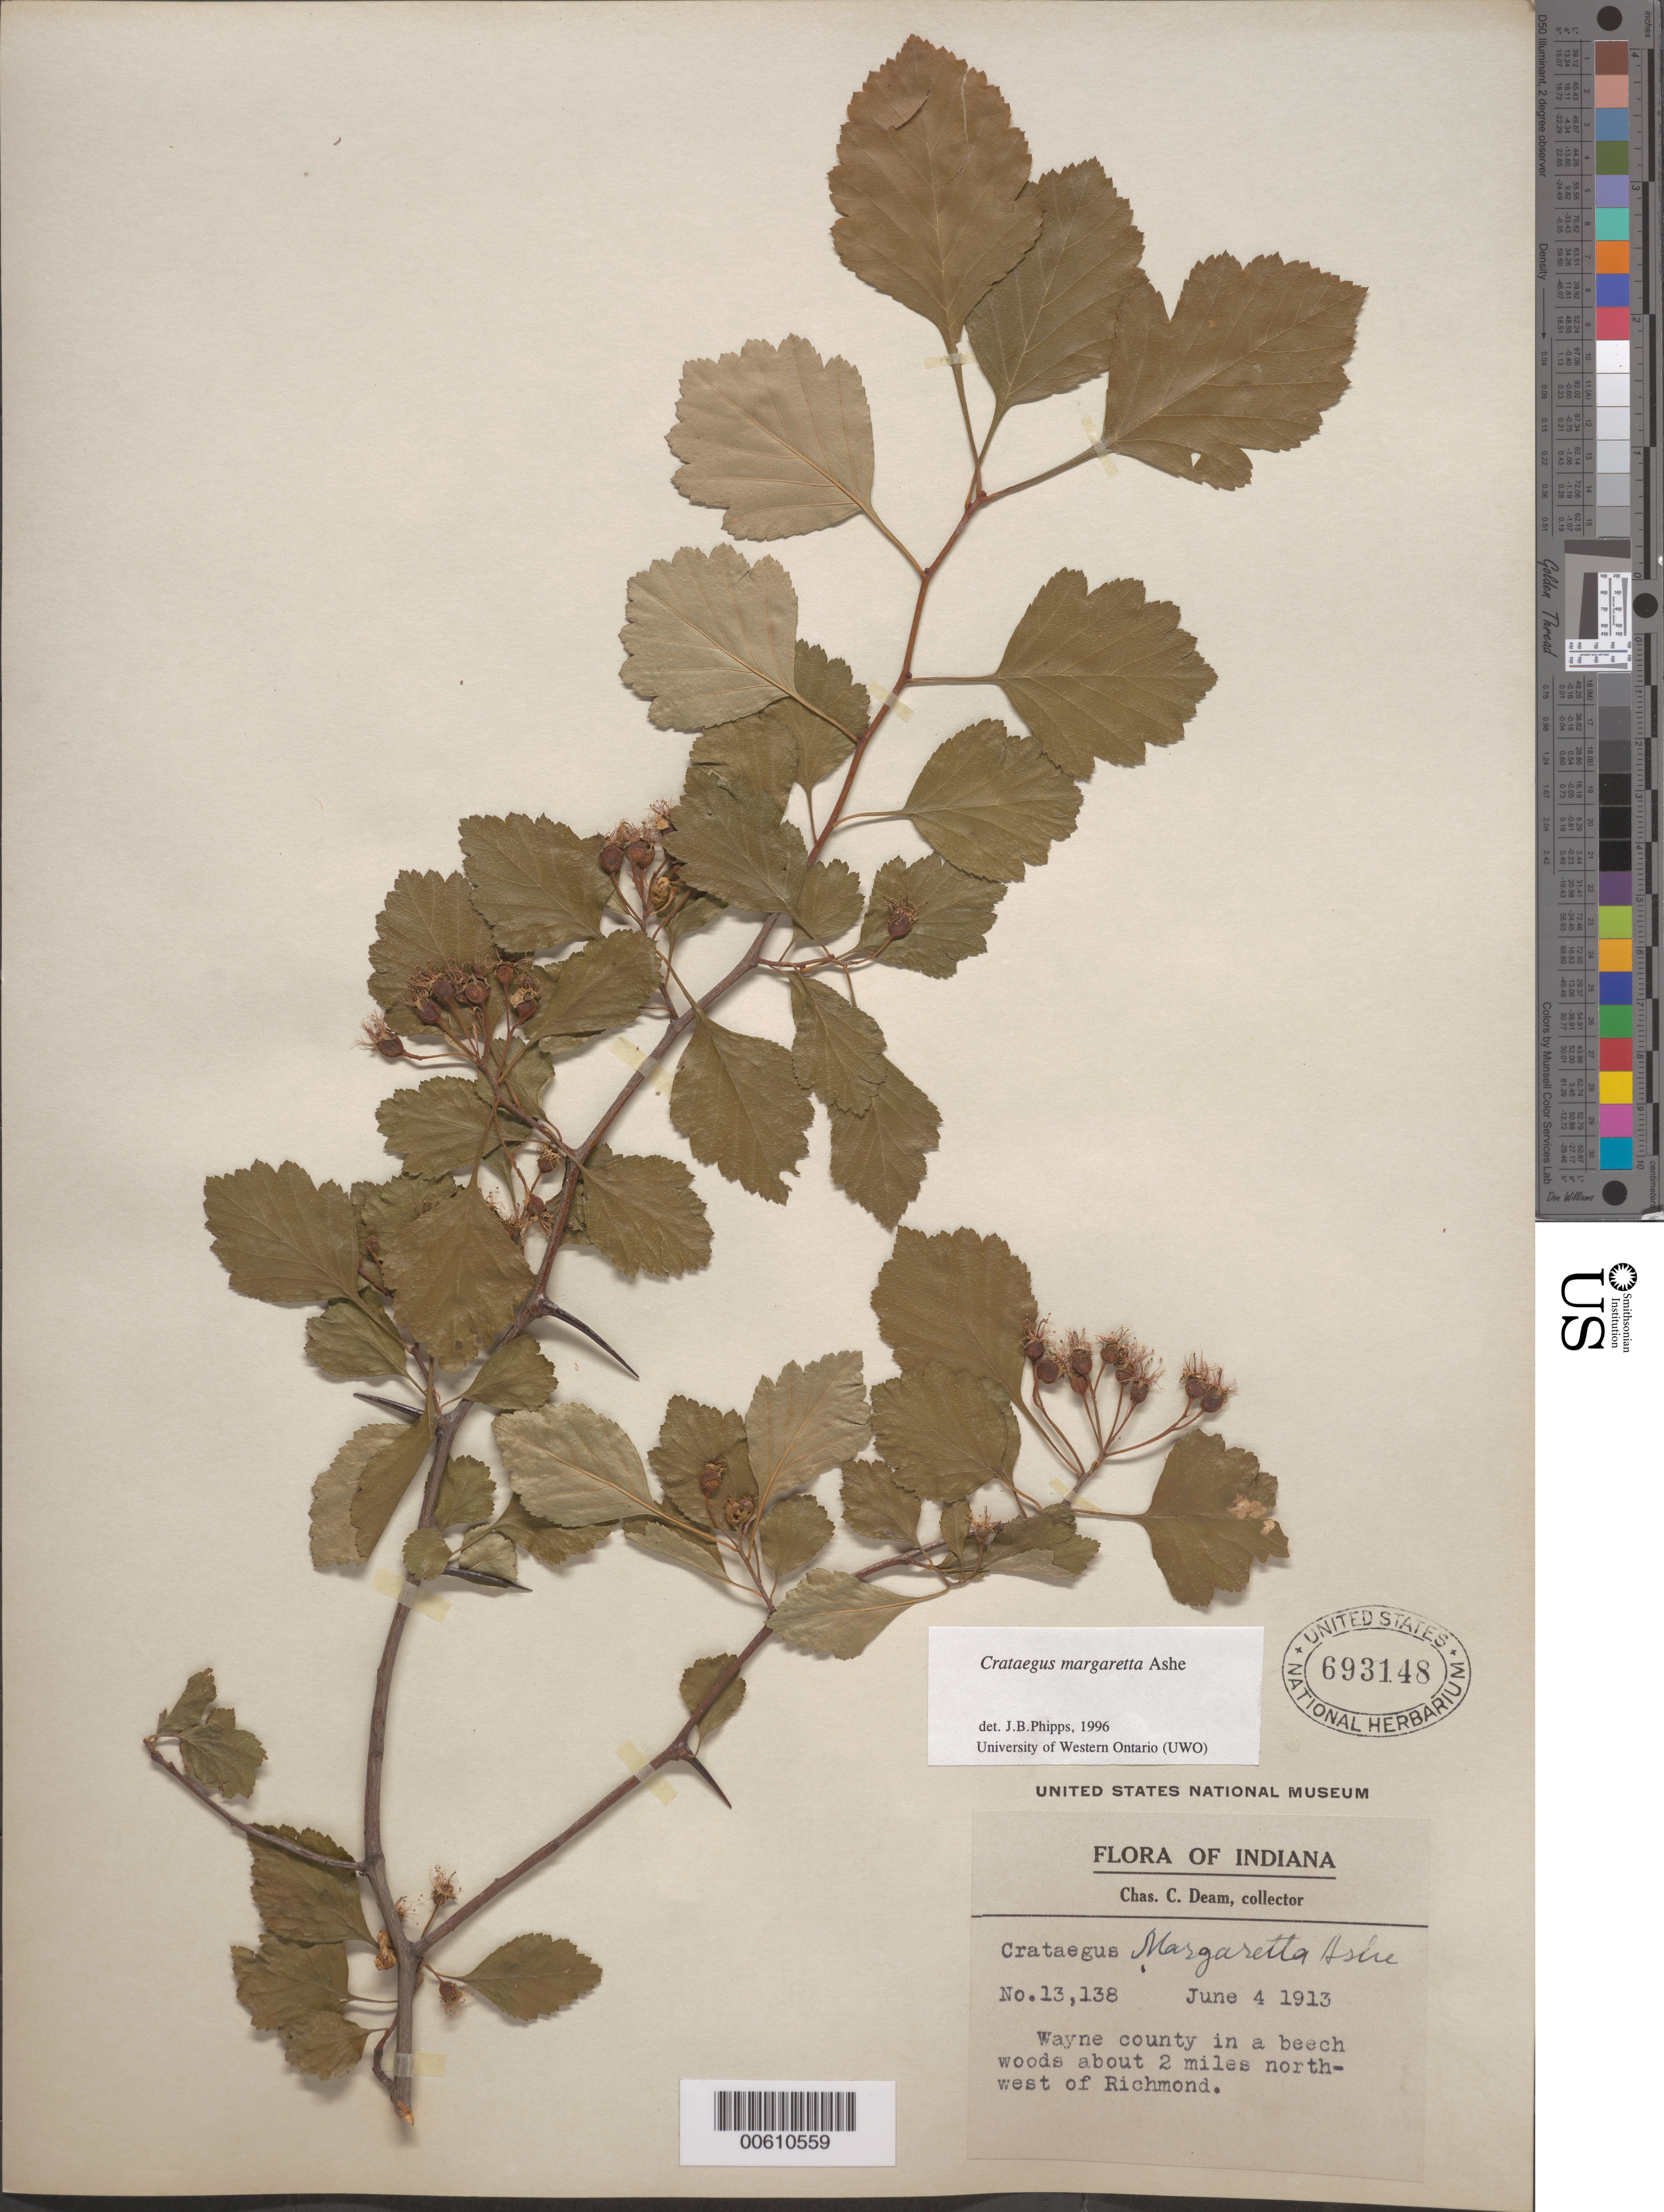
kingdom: Plantae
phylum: Tracheophyta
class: Magnoliopsida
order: Rosales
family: Rosaceae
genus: Crataegus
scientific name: Crataegus margarettae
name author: Ashe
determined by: Phipps, James B., (UWO), University of Western Ontario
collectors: C. C. Deam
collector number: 13138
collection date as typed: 04 Jun 1913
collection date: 1913-06-04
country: United States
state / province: Indiana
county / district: Wayne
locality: About 2 mi. NW of Richmond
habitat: Beech woods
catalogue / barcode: US 693148